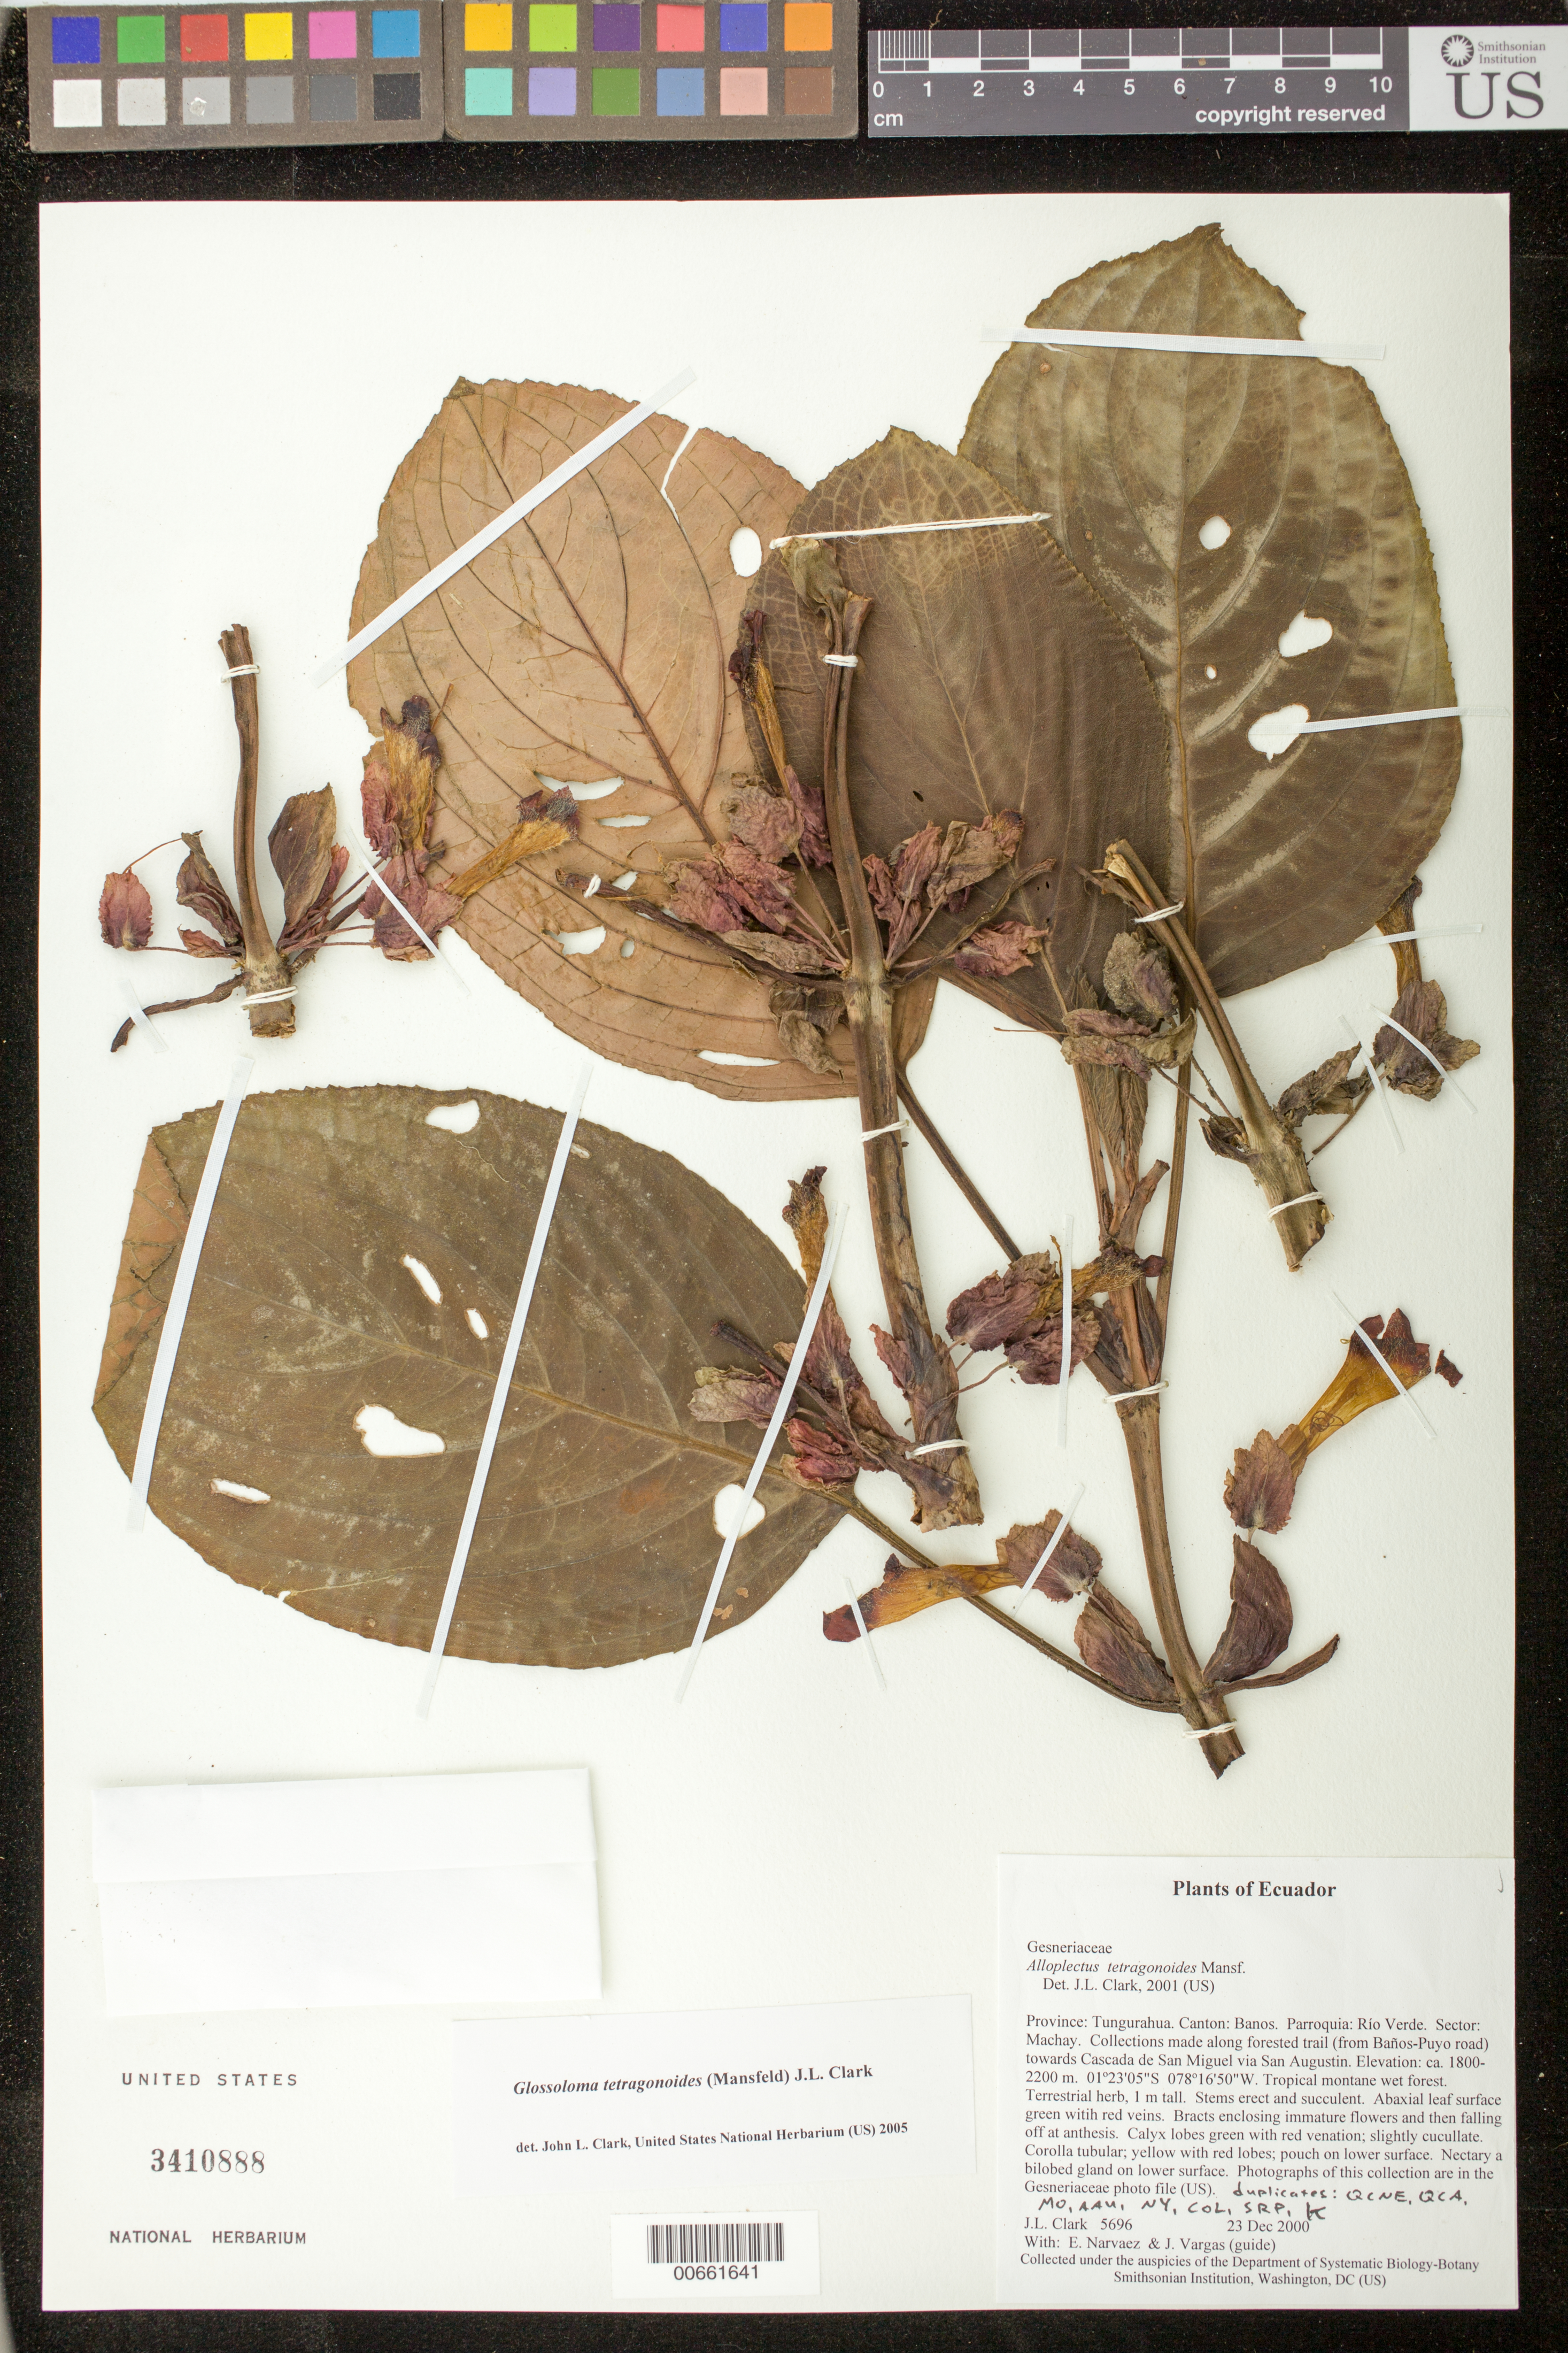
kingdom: Plantae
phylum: Tracheophyta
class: Magnoliopsida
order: Lamiales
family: Gesneriaceae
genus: Glossoloma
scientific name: Glossoloma tetragonoides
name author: (Mansf.) J.L. Clark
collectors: J. L. Clark, E. Narváez & J. Vargas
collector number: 5696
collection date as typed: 23 Dec 2000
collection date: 2000-12-23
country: Ecuador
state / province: Tungurahua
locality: Cantón: Banos. Parroquia: Río Verde. Sector: Machay. Collections made along forested trail (from Baños-Puyo road) towards Cascada de San Miguel via San Augustin.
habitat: Tropical montane wet forest.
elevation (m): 1800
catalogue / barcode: US 3410888